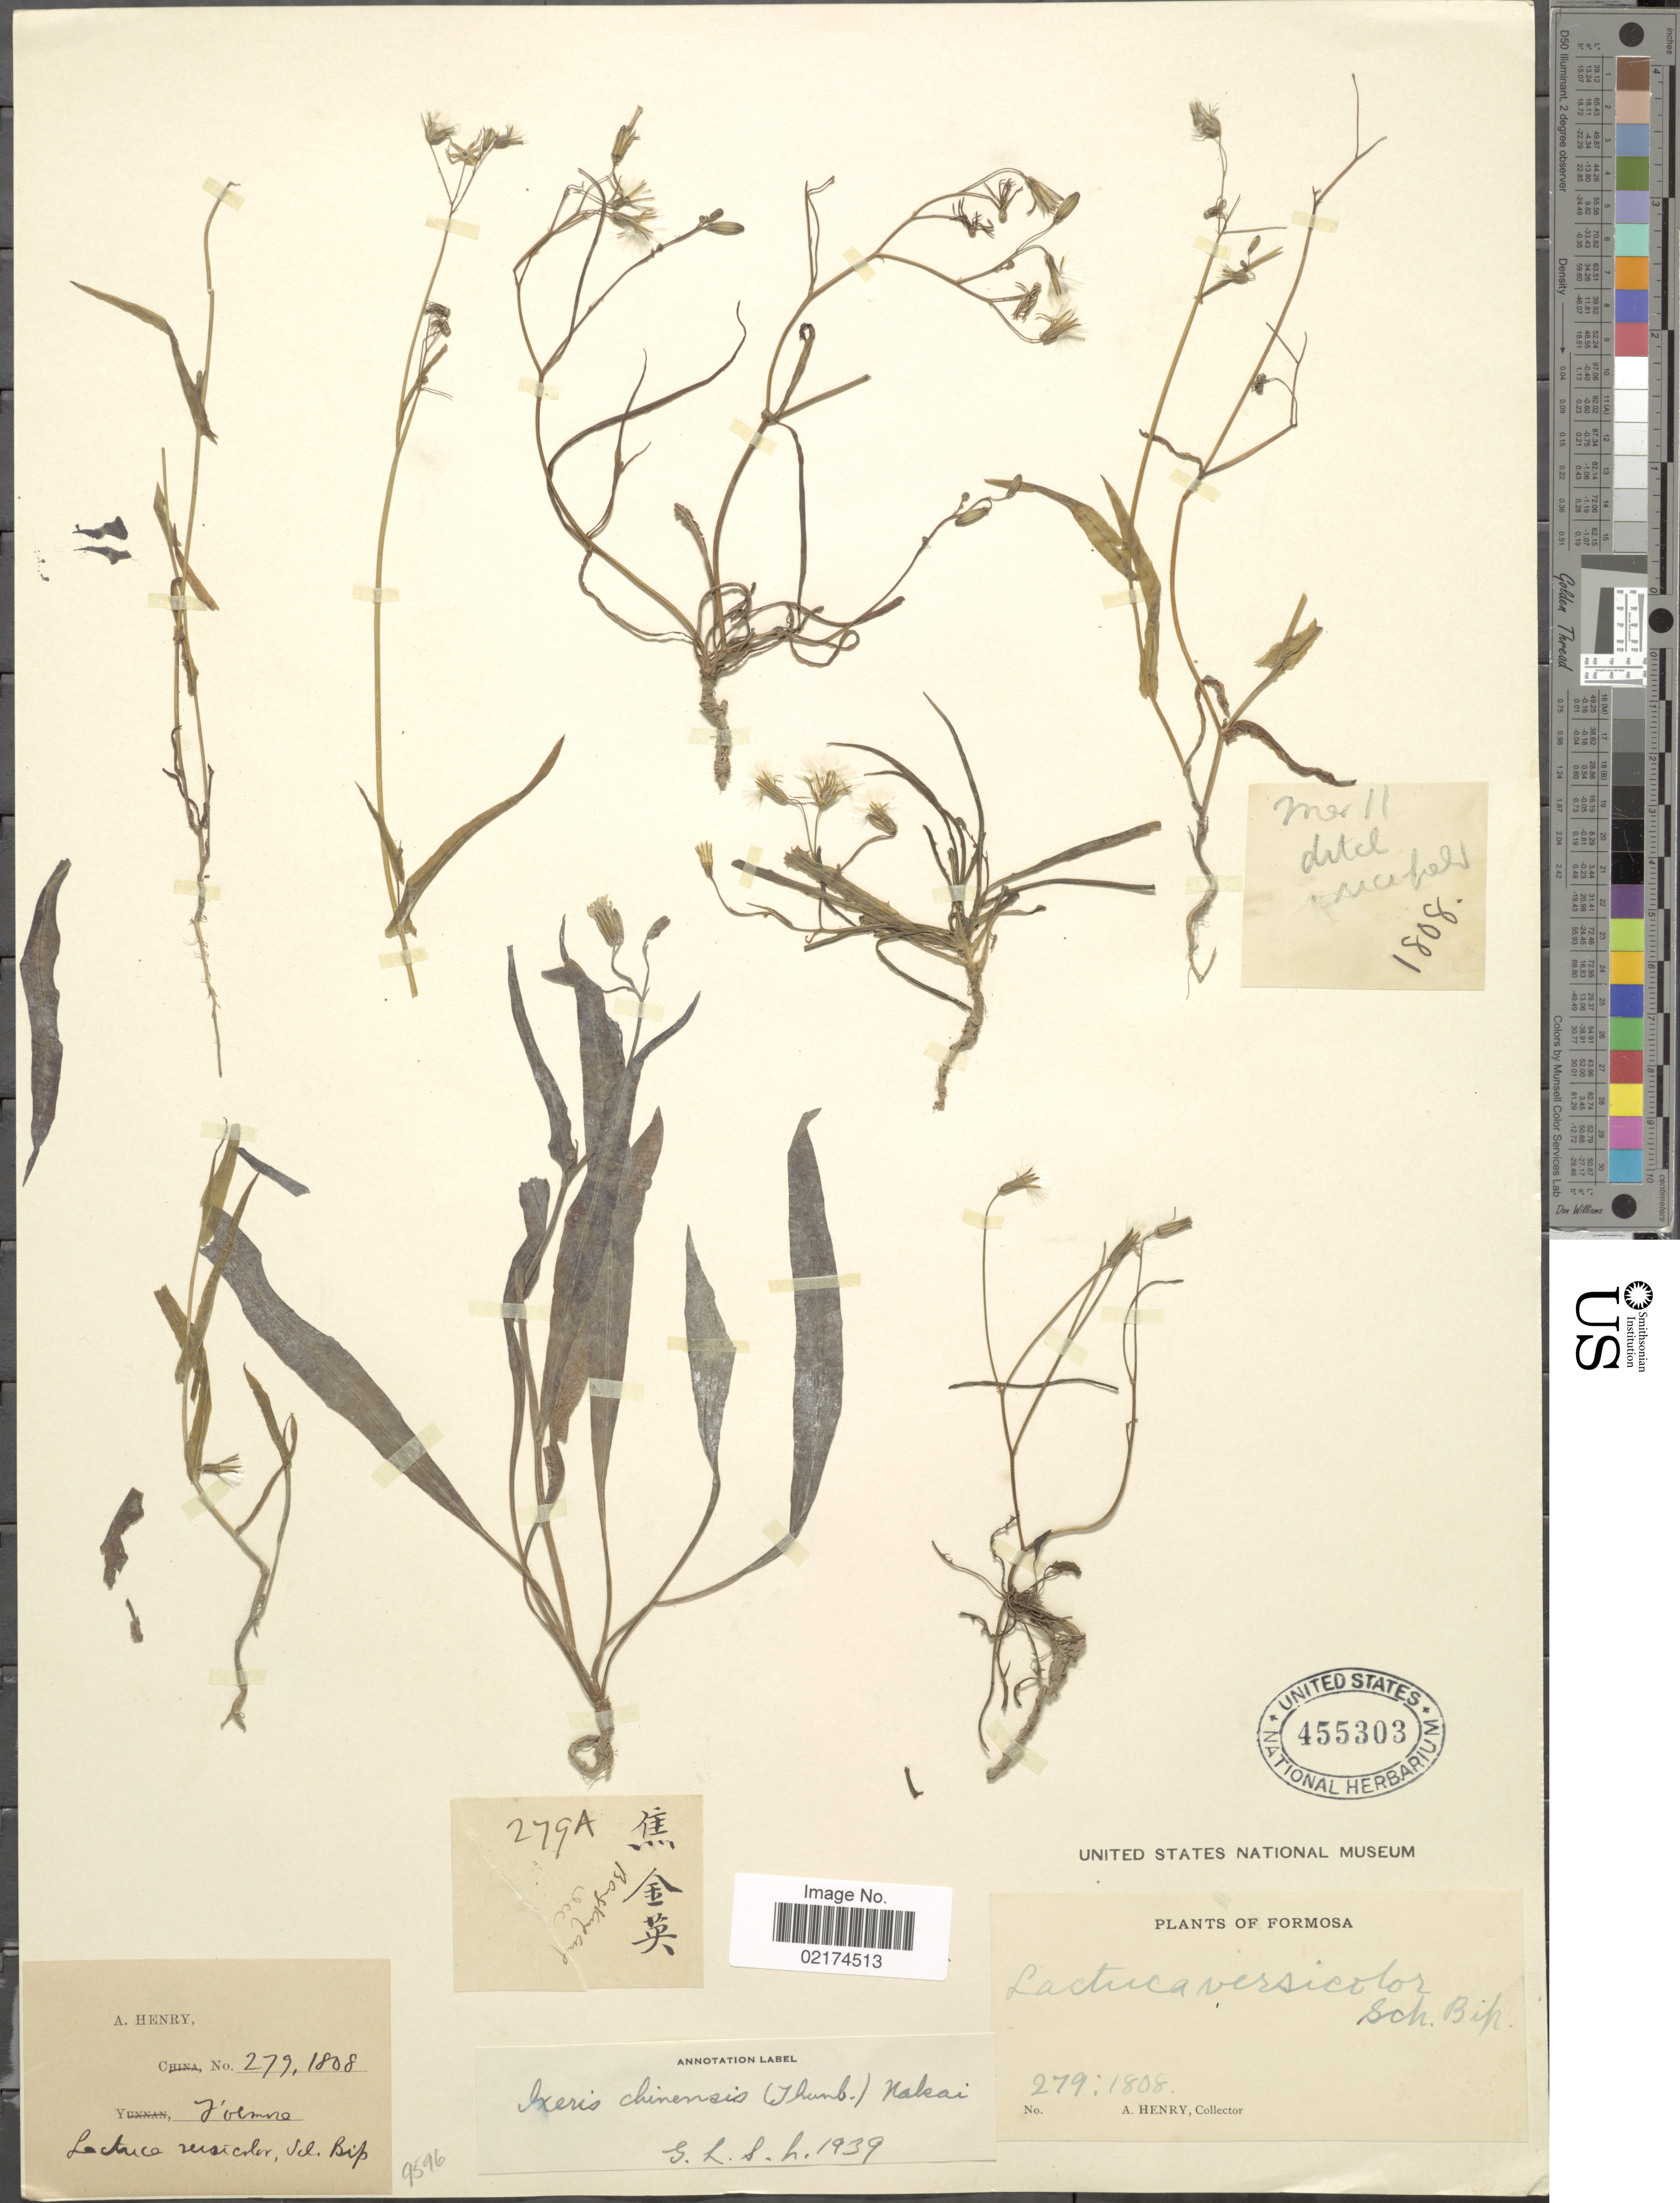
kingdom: Plantae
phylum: Tracheophyta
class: Magnoliopsida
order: Asterales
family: Asteraceae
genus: Ixeris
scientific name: Ixeris debilis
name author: (Thunb.) A. Gray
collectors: A. Henry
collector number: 279 A/ 1808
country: Taiwan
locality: Formosa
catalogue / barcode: US 455303